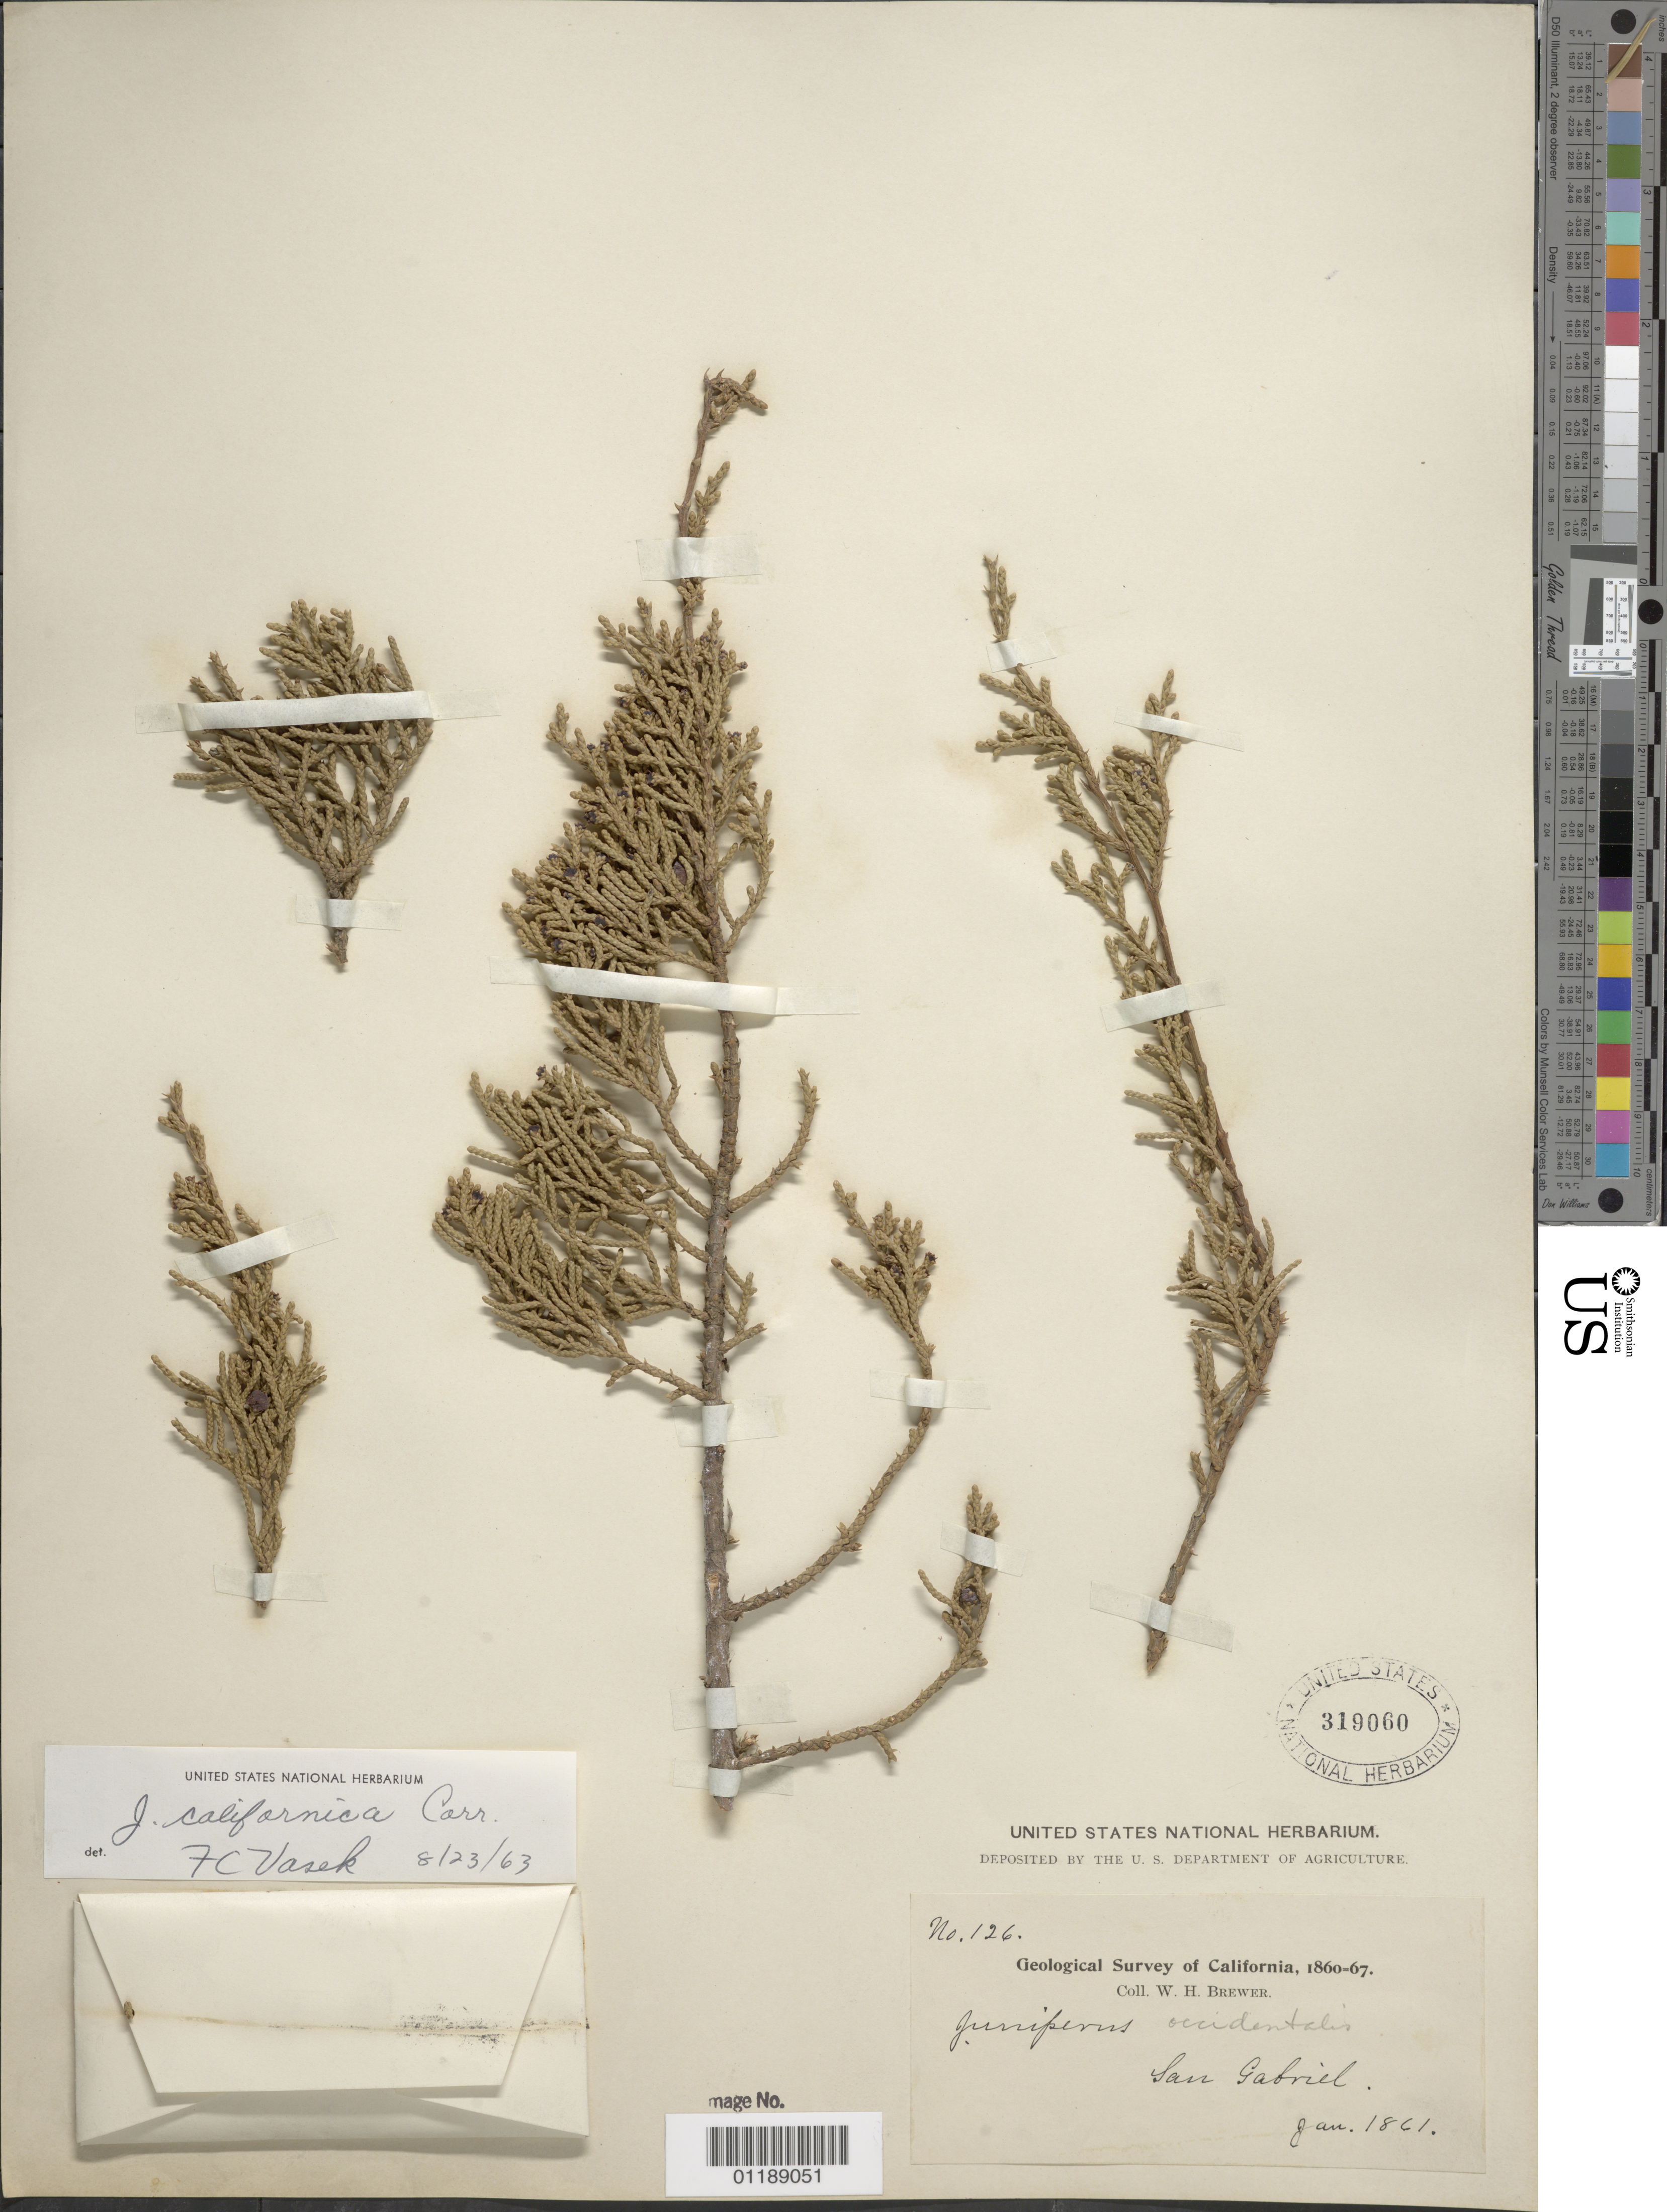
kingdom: Plantae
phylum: Tracheophyta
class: Pinopsida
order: Pinales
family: Cupressaceae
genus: Juniperus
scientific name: Juniperus californica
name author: Carrière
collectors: W. H. Brewer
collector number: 126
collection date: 1861-01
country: United States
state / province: California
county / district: Los Angeles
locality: San Gabriel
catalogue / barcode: US 319060